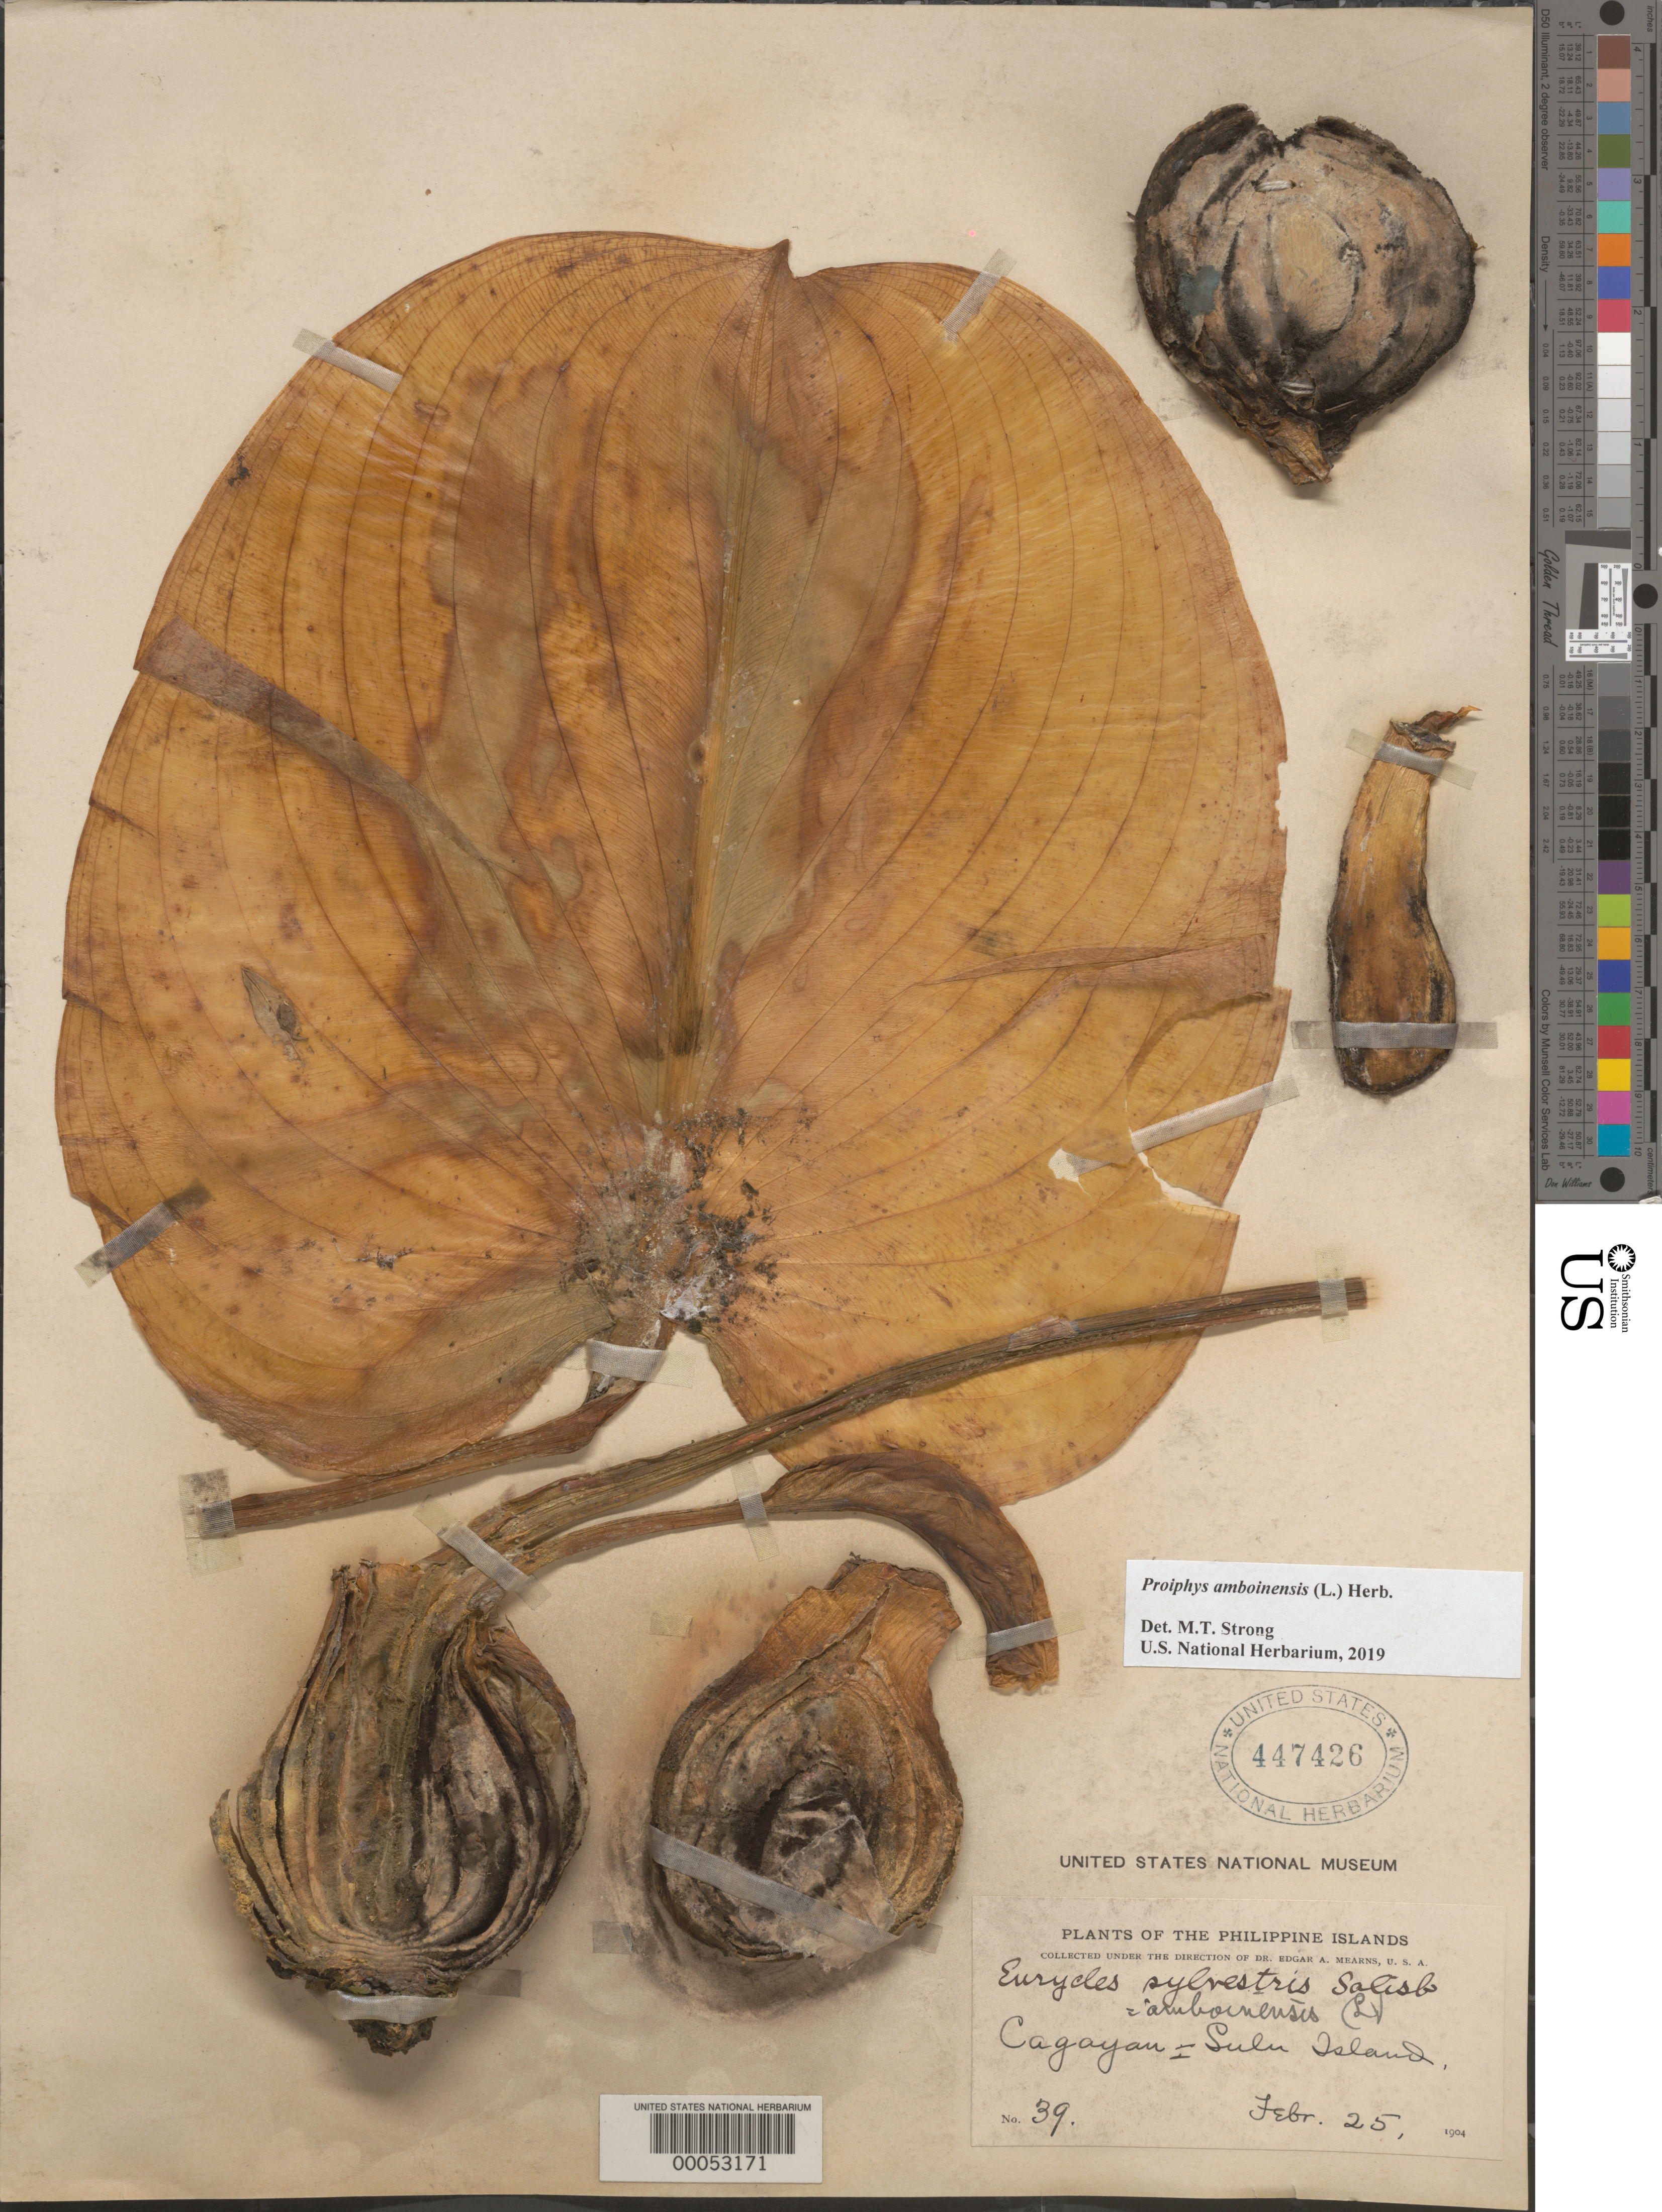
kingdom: Plantae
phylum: Tracheophyta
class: Liliopsida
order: Asparagales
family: Amaryllidaceae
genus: Proiphys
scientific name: Proiphys amboinensis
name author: (L.) Herb.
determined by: Strong, Mark T., (BOT), Smithsonian Institution - National Museum of Natural History (UNITED STATES)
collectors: E. A. Mearns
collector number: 39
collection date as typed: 25 Feb 1904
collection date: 1904-02-25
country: Philippines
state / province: Muslim Mindanao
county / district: Tawi Tawi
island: Cagayan Sulu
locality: Cayagan sulu island [Sulu Archipelago]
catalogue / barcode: US 447426